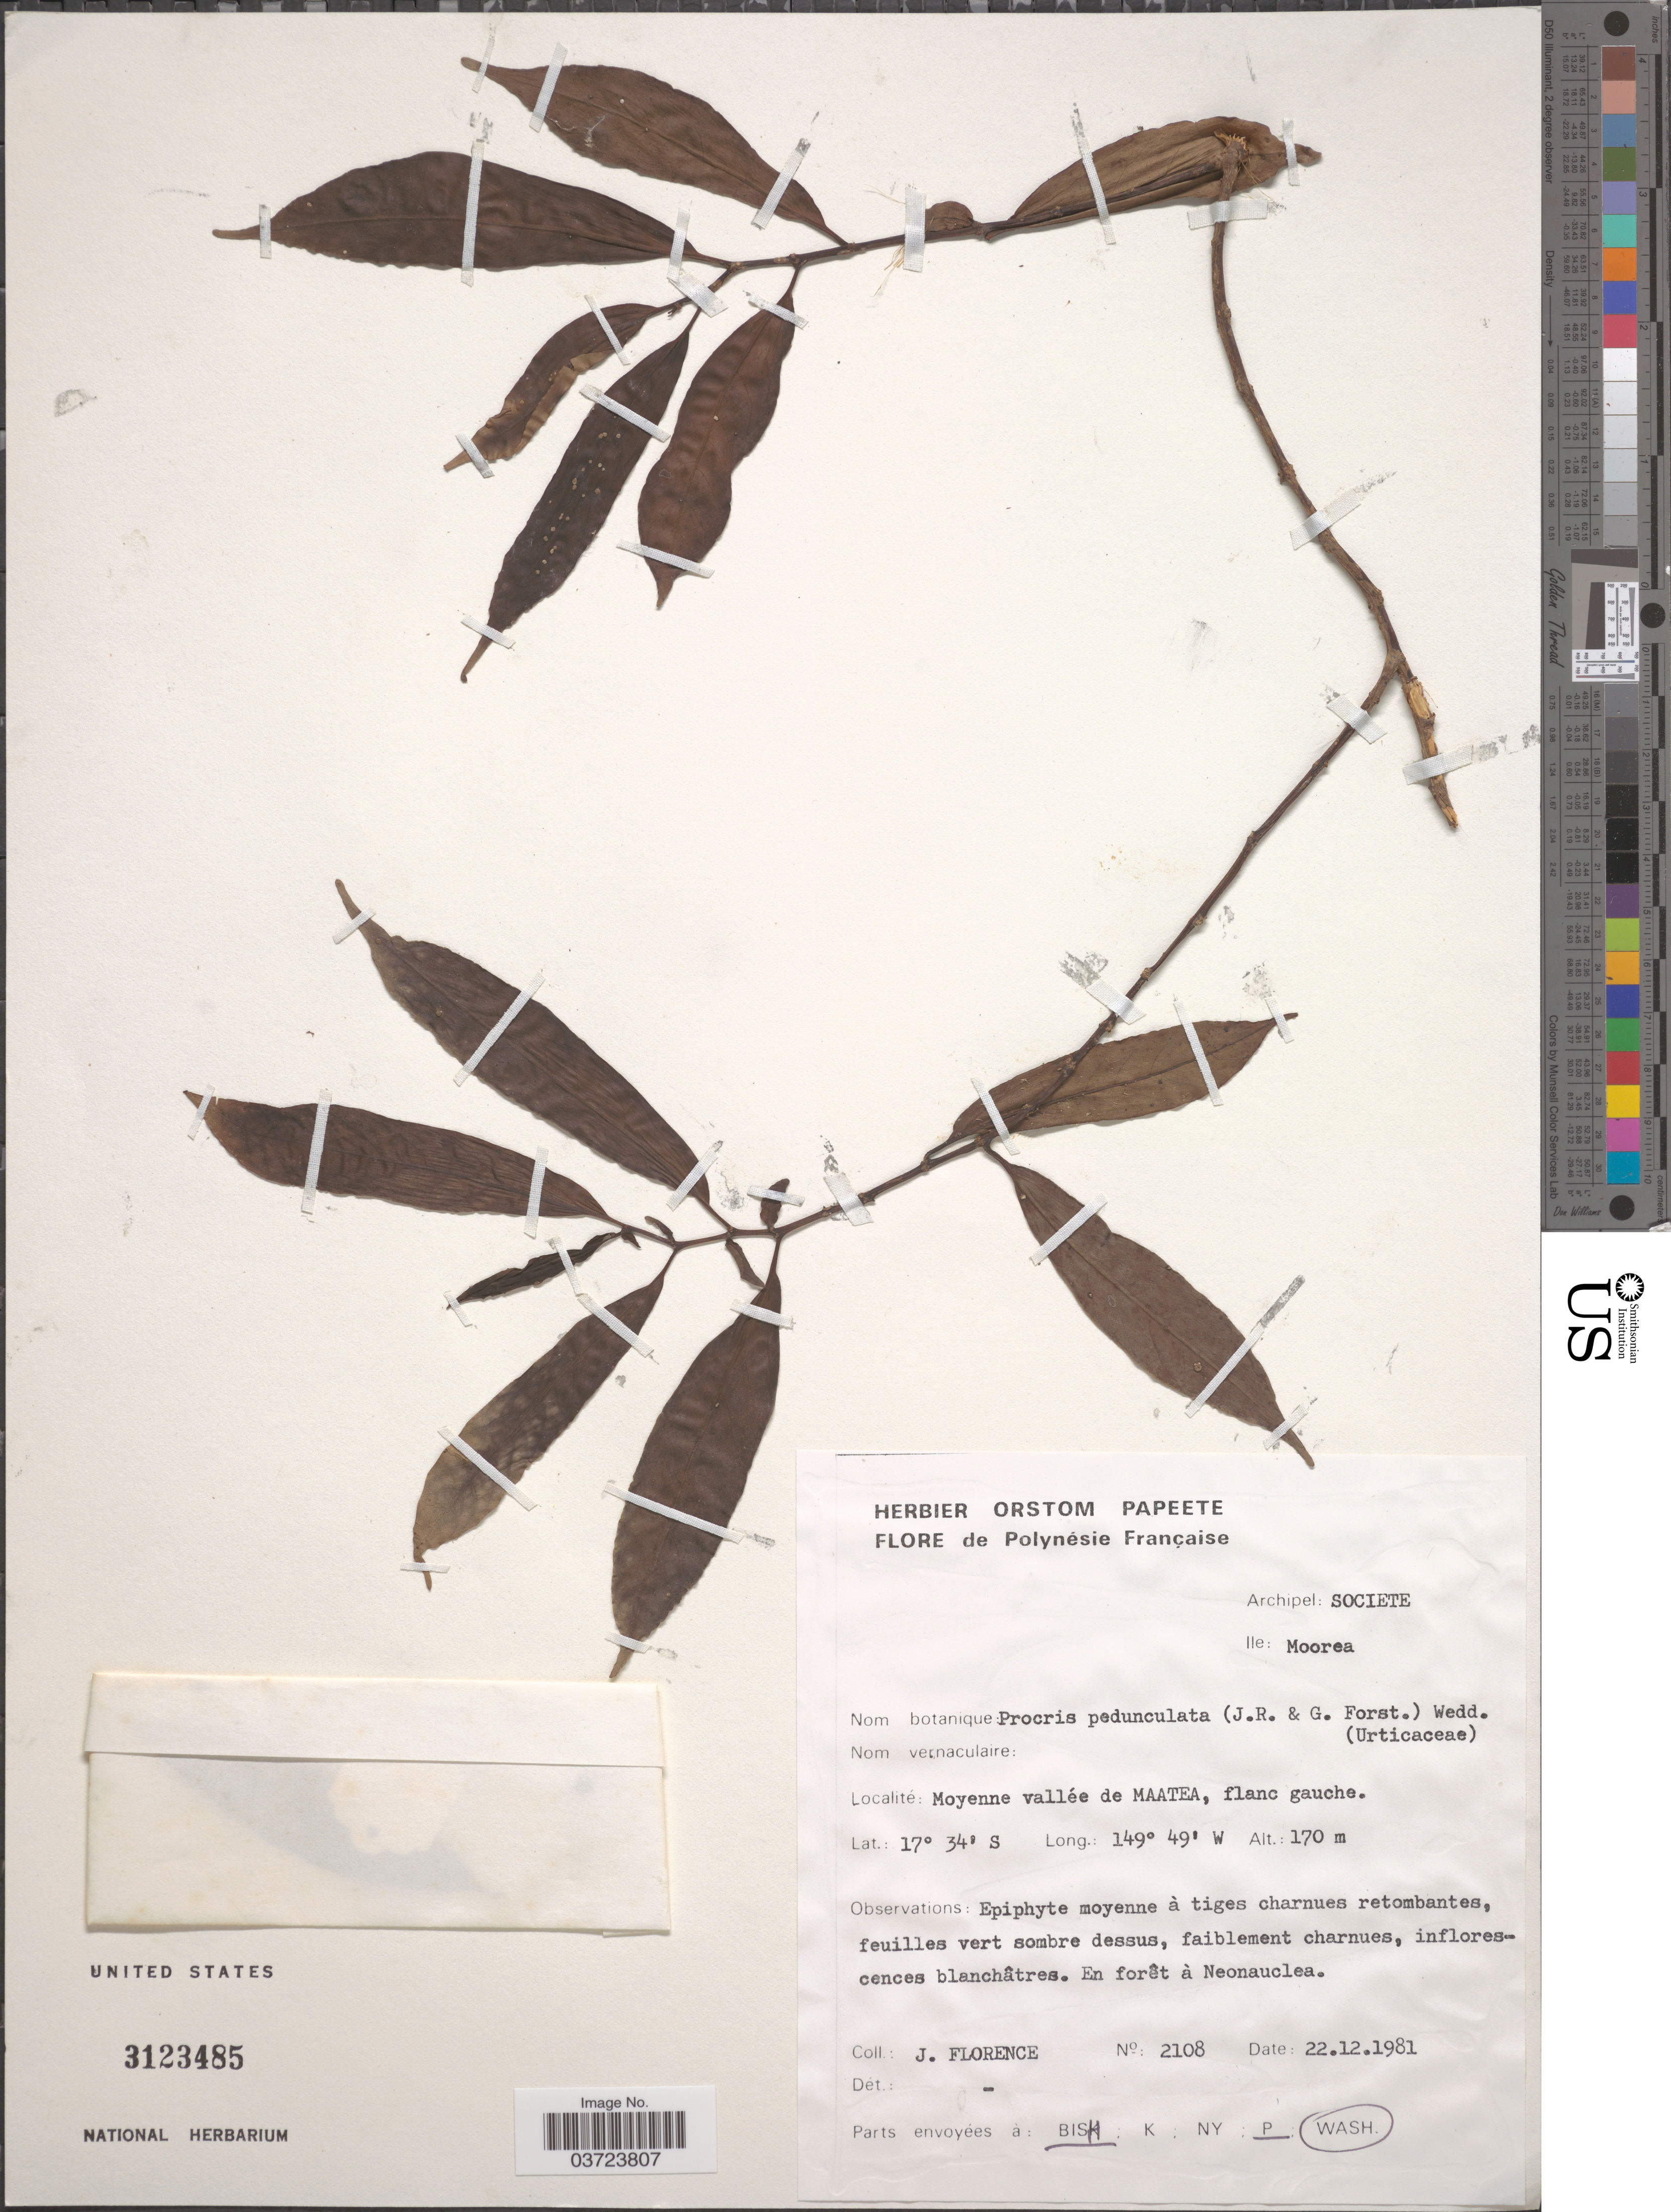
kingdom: Plantae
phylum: Tracheophyta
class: Magnoliopsida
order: Rosales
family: Urticaceae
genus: Procris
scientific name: Procris pedunculata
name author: (J.R. Forst. & G. Forst.) Wedd.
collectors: J. Florence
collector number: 2108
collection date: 1981-12-22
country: French Polynesia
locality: Archipel: Societe. Ile: Moorea. Moyenne vallée de Maatea, flanc gauche.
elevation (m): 170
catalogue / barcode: US 3123485